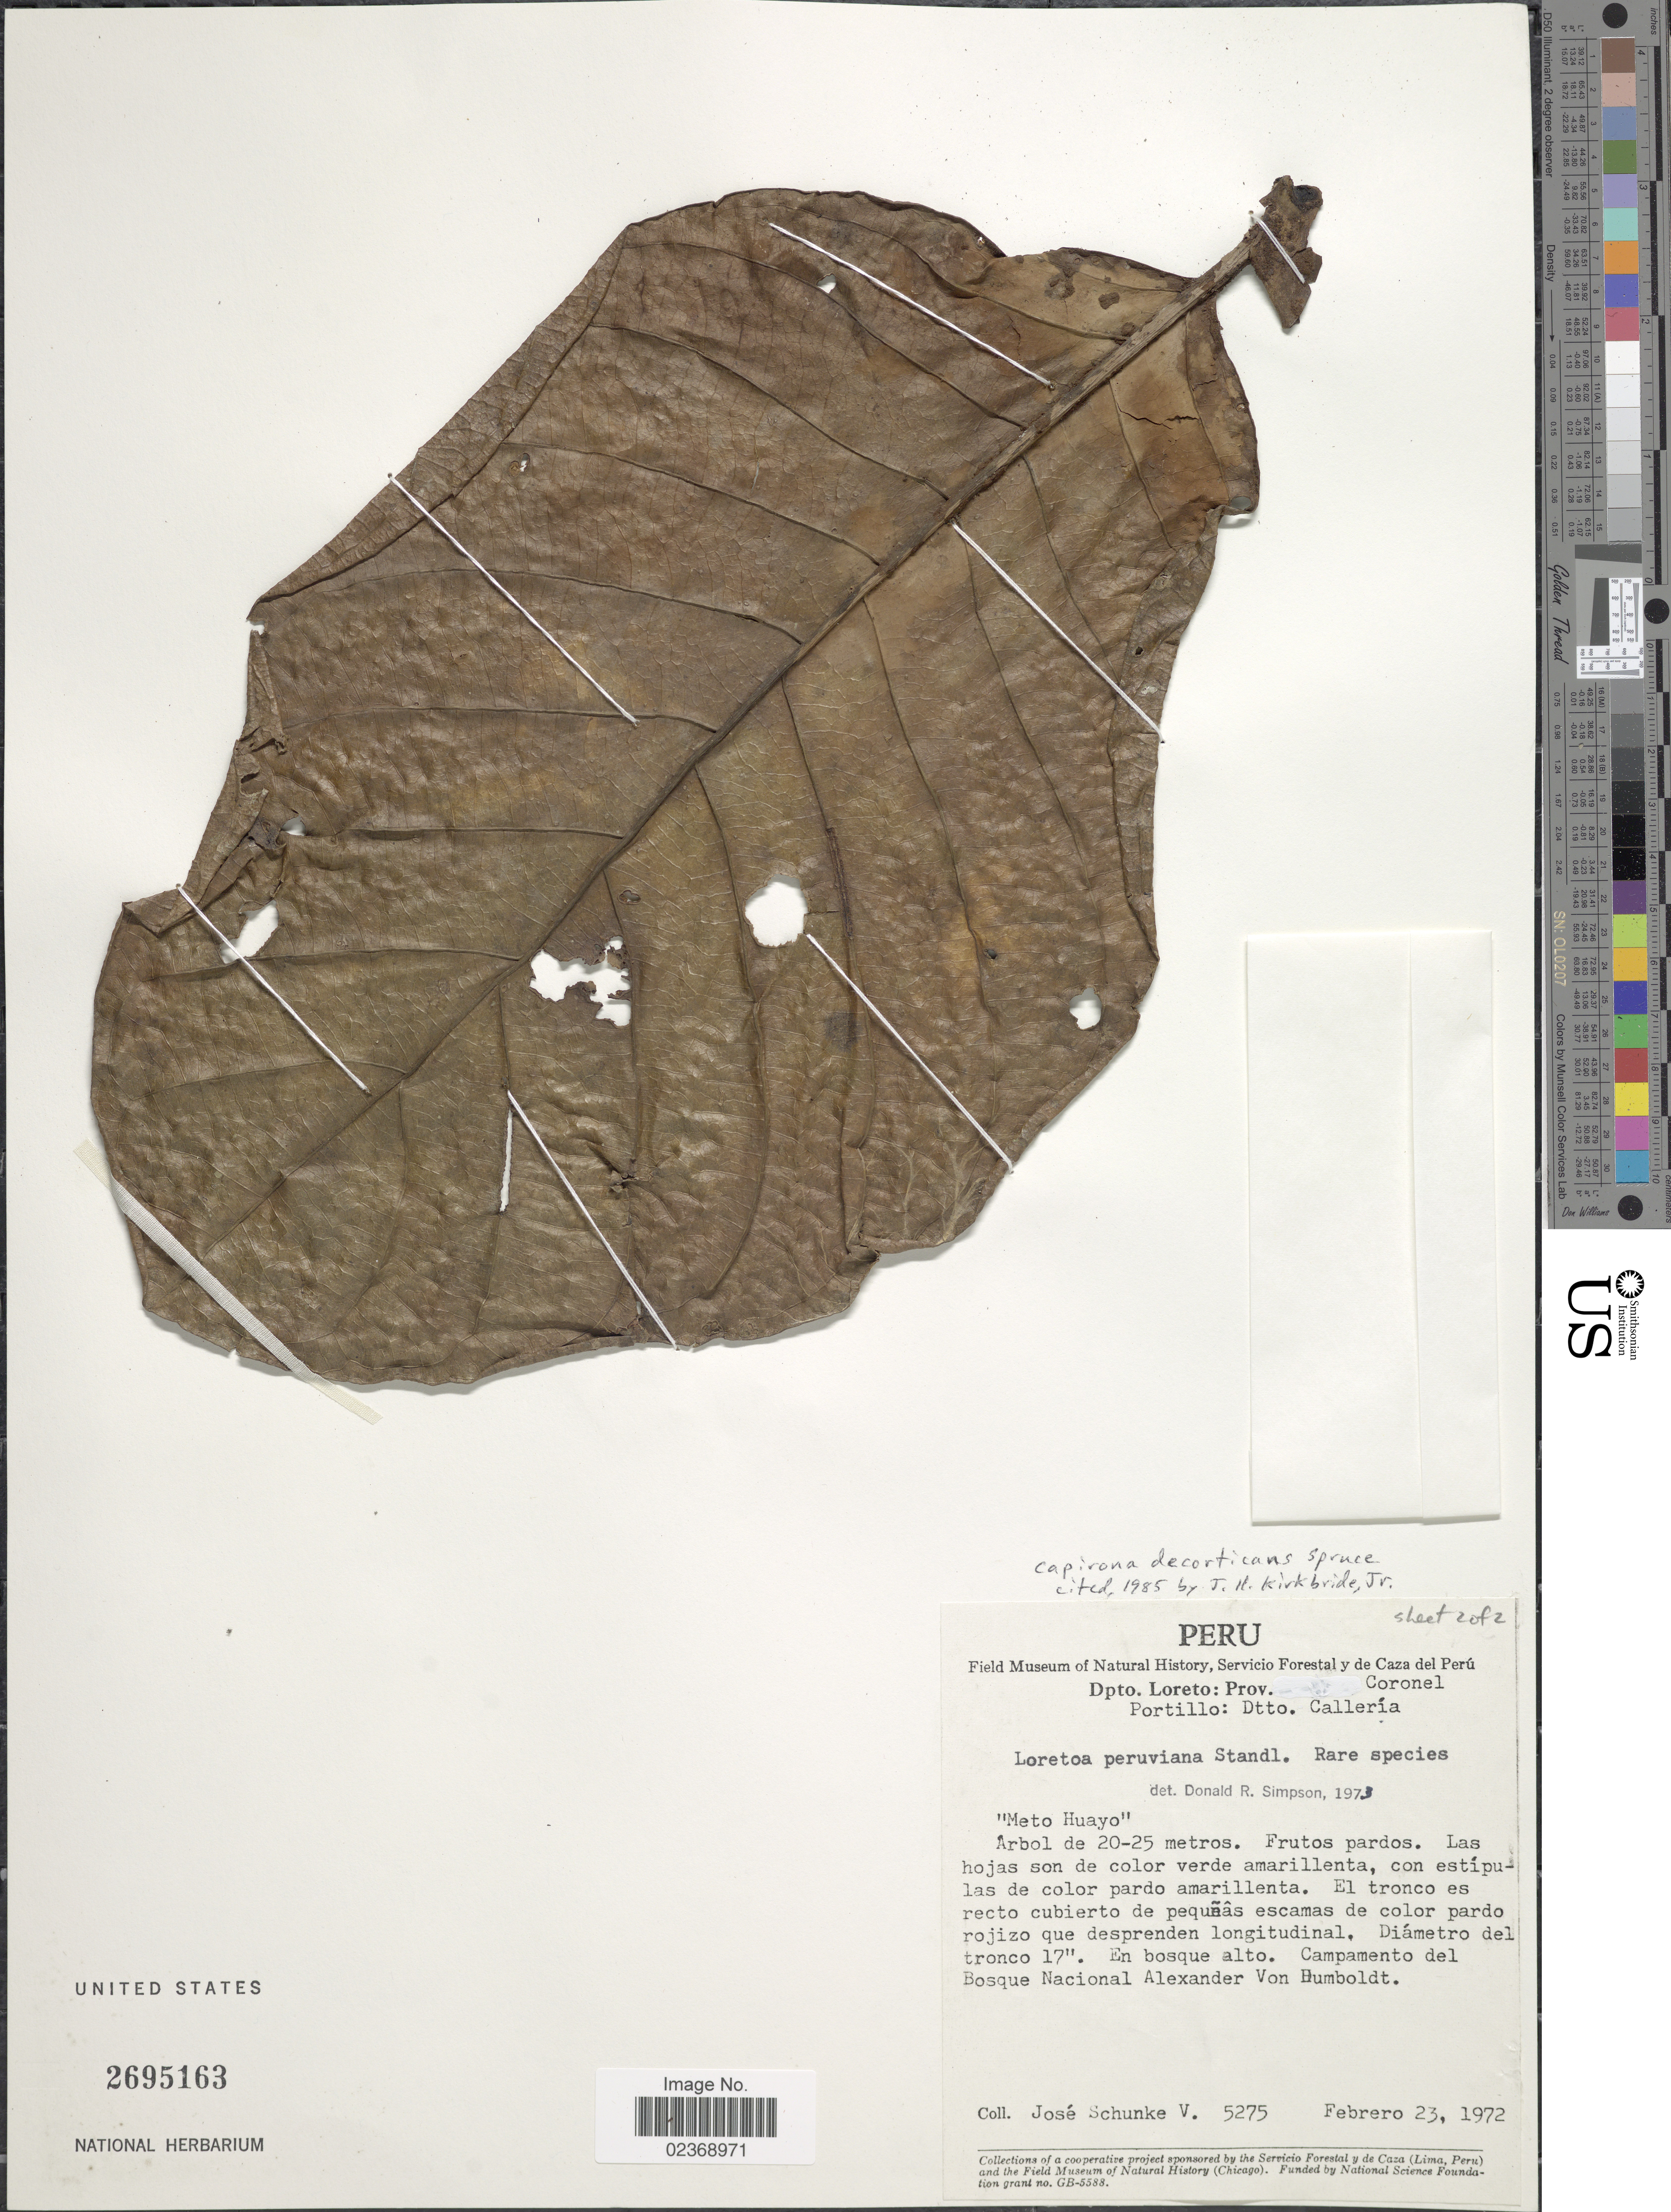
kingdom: Plantae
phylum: Tracheophyta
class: Magnoliopsida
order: Gentianales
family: Rubiaceae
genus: Capirona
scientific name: Capirona decorticans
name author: Spruce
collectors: J. Schunke Vigo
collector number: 5275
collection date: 1972-02-23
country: Peru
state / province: Loreto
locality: Dpto Loreto: Prov. Coronel Portillo: Dtto Callería. En bosque alto. Campamento del Bosque Nacional Alexander Von Humboldt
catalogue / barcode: US 2695163